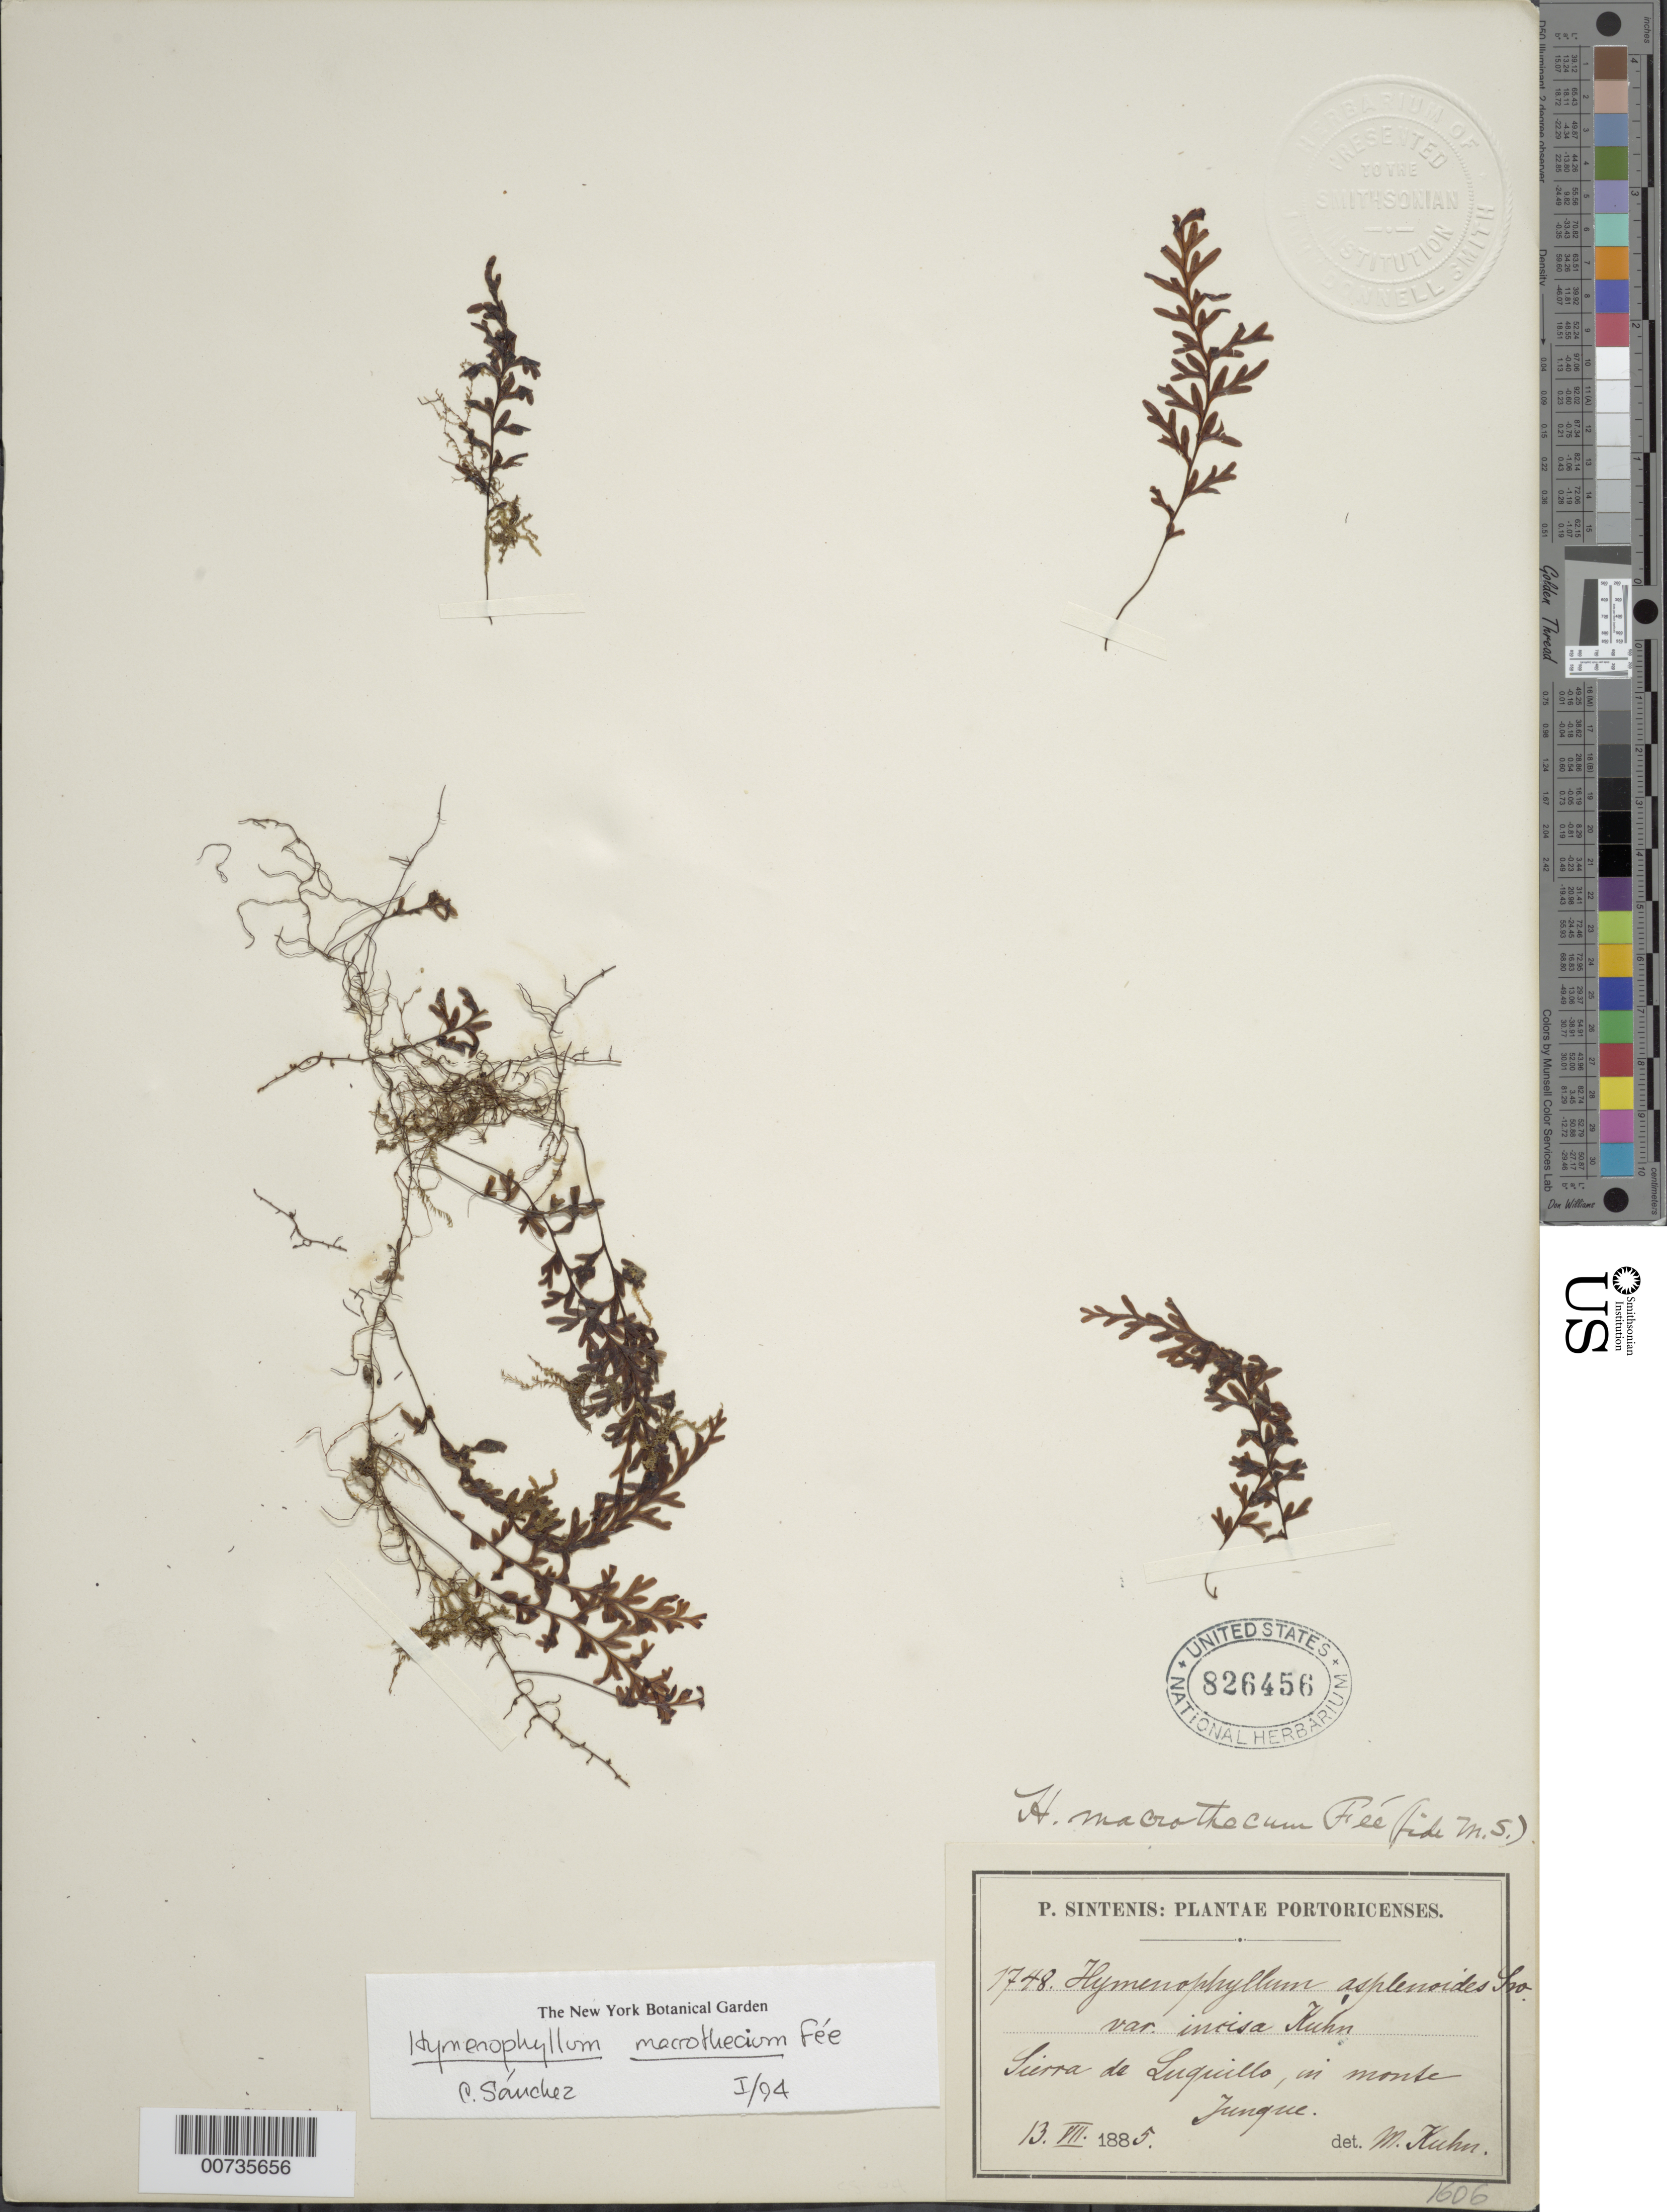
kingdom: Plantae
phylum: Tracheophyta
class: Polypodiopsida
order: Hymenophyllales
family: Hymenophyllaceae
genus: Hymenophyllum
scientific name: Hymenophyllum macrothecum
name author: Fée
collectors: P. Sintenis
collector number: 1748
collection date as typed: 13 Jul 1885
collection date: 1885-07-13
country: Puerto Rico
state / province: Luquillo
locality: Sierra de Luquillo, in Monte Yunque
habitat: In Monte Yunque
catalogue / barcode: US 826456